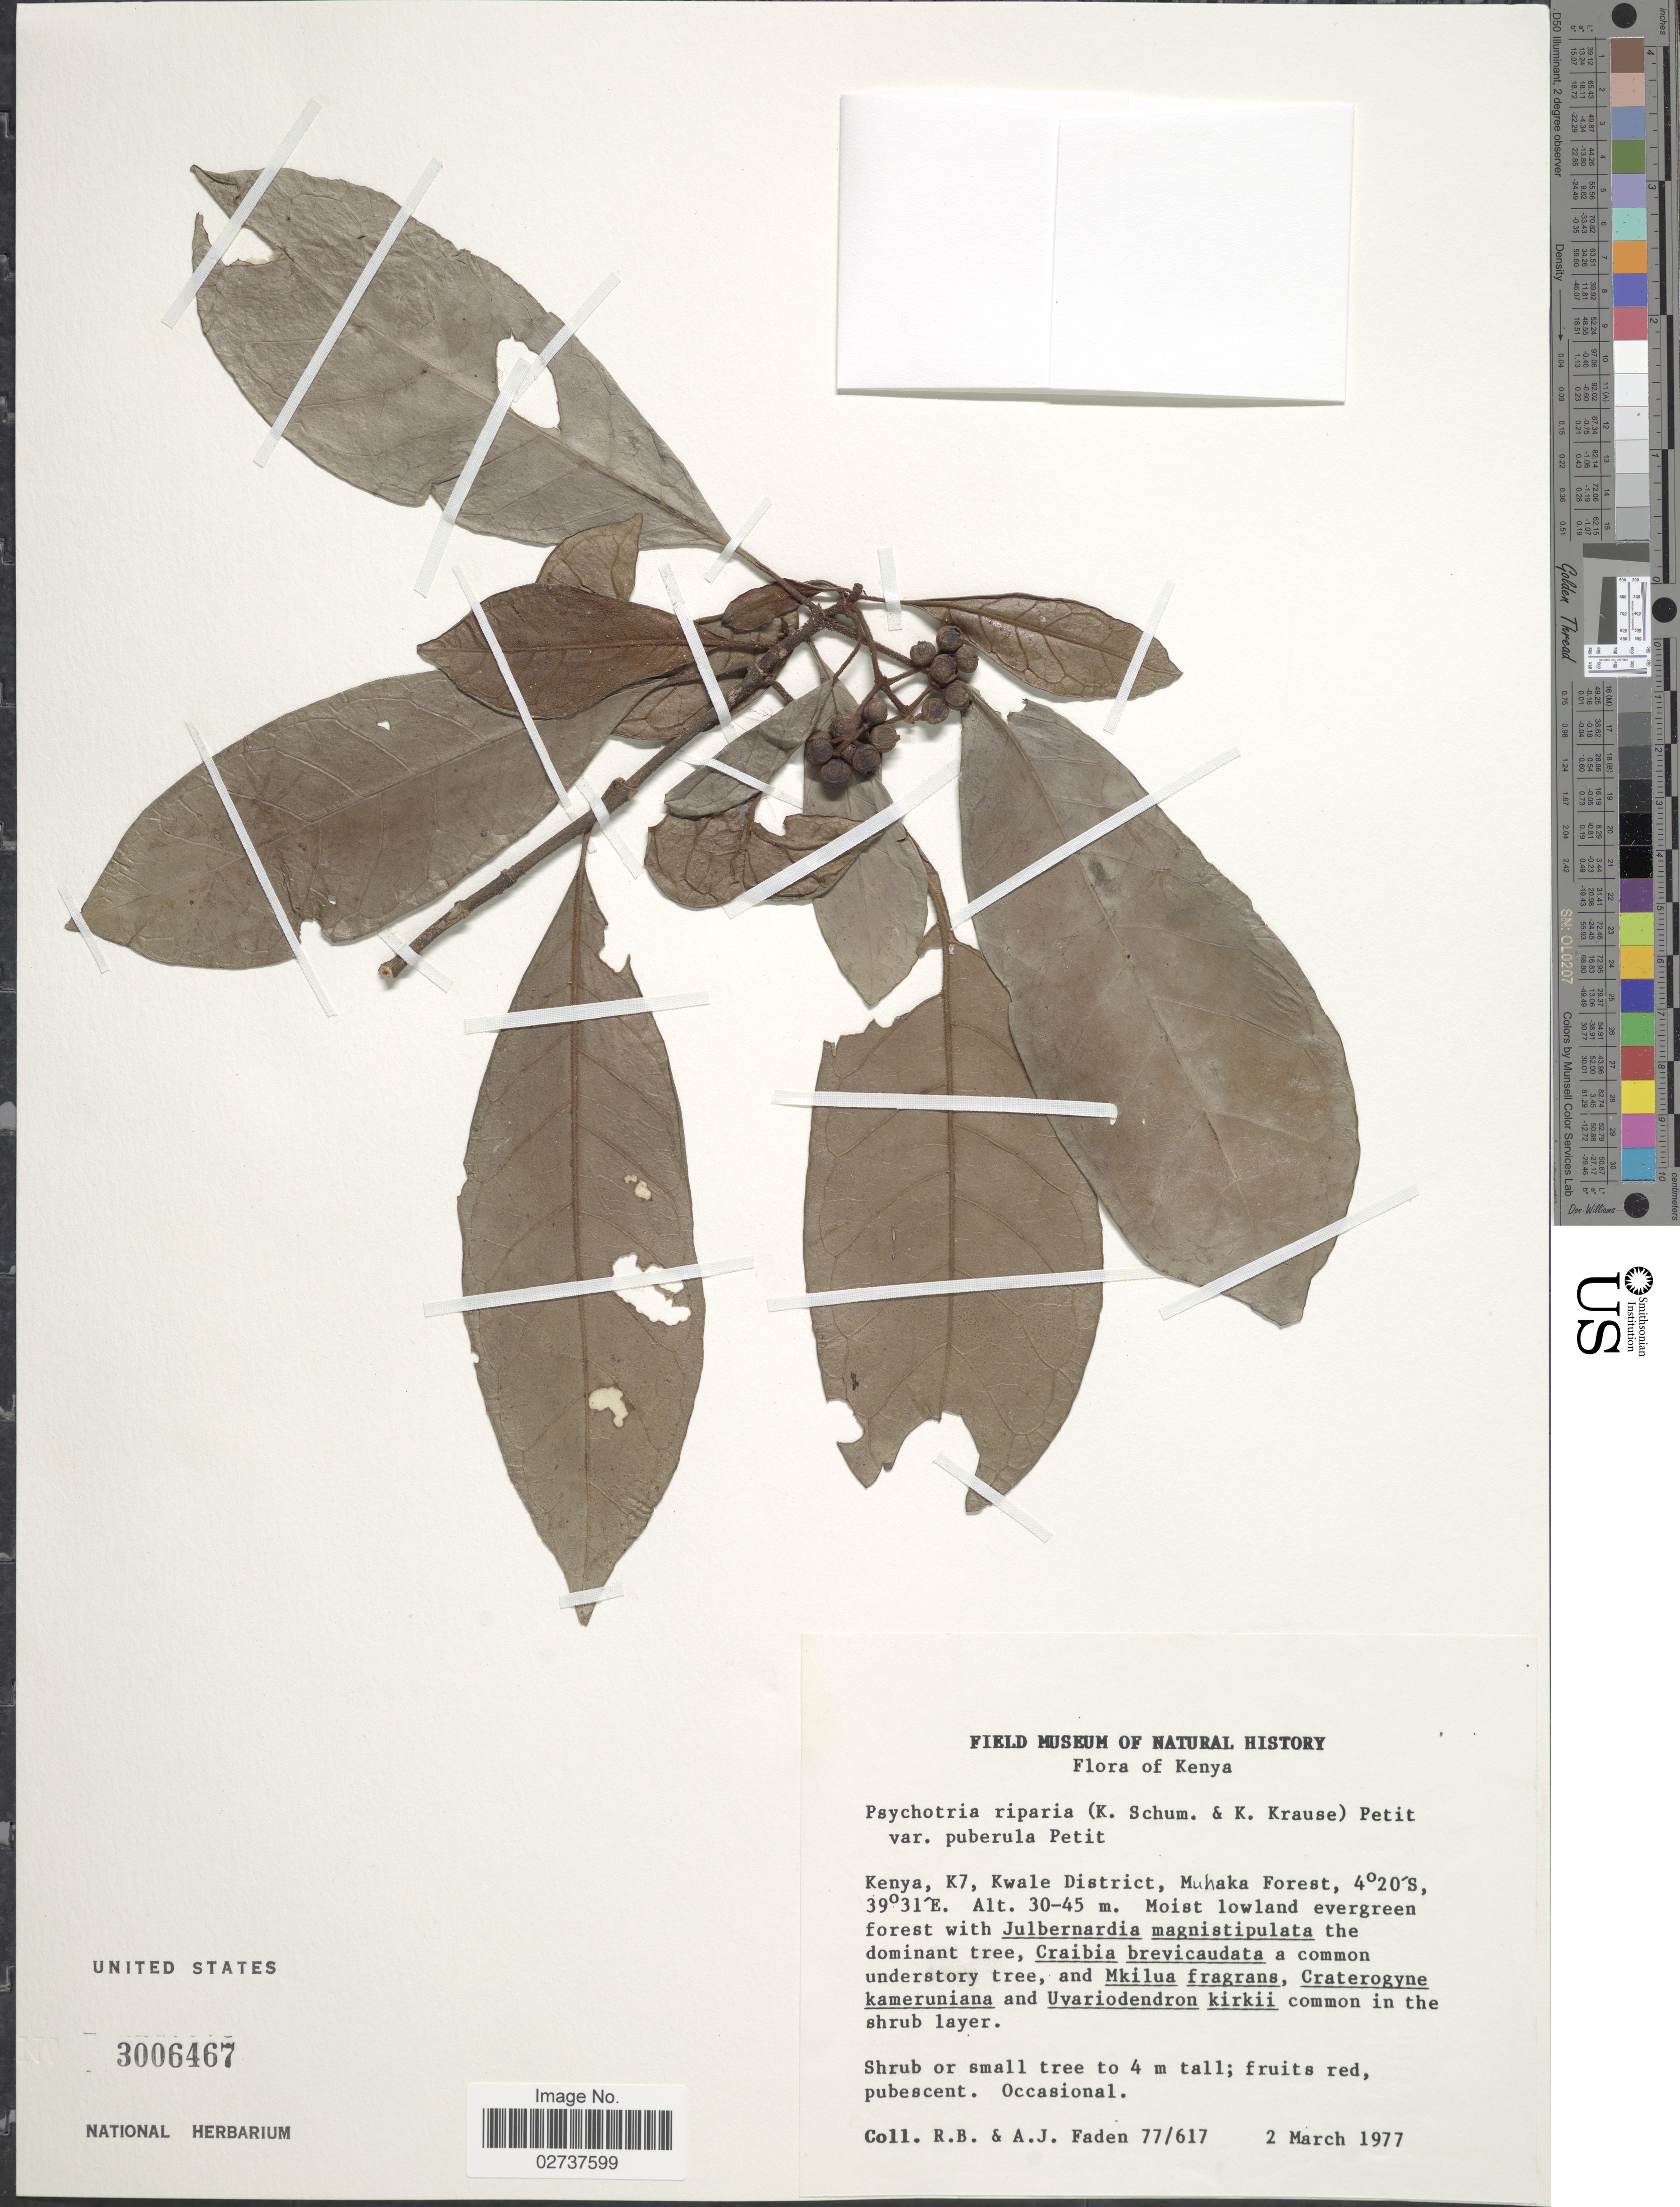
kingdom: Plantae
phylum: Tracheophyta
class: Magnoliopsida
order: Gentianales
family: Rubiaceae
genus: Psychotria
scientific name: Psychotria riparia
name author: (K. Schum. & K. Krause) E.M.A. Petit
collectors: R. B. Faden & A. J. Faden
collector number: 77/617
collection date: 1977-03-02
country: Kenya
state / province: Kwale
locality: K7, Muhaka Forest.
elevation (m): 30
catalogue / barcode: US 3006467